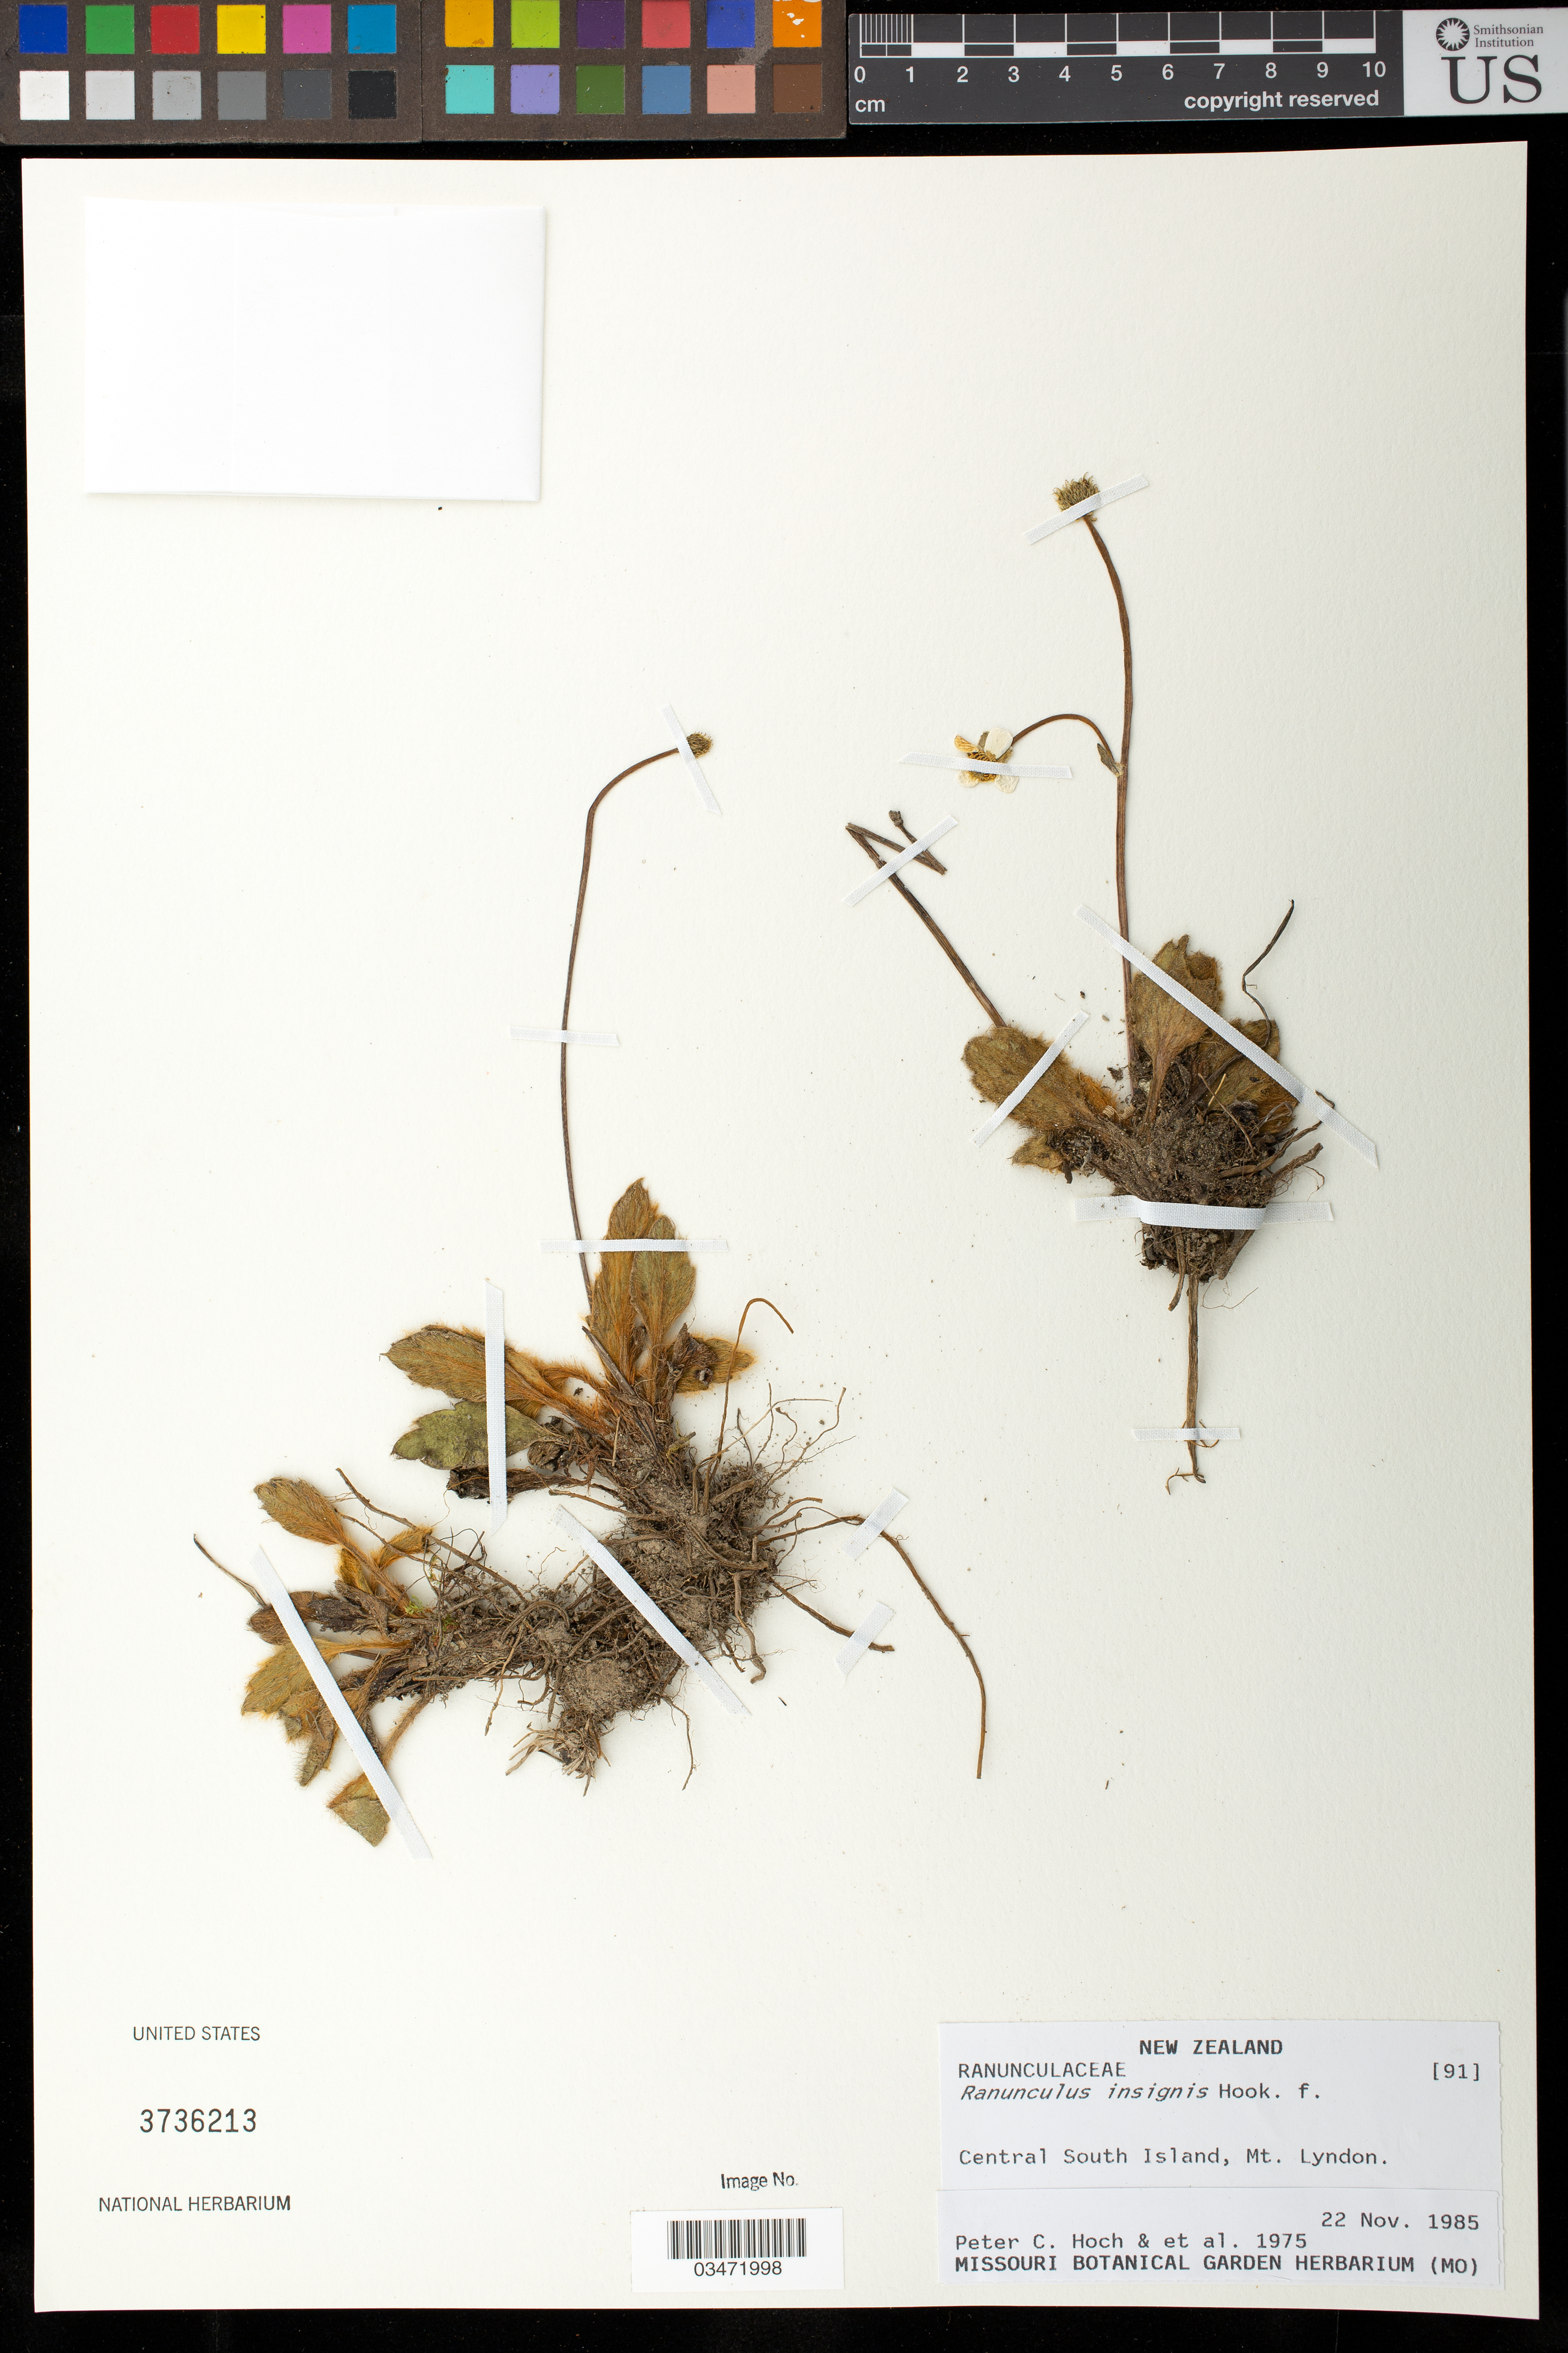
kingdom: Plantae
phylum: Tracheophyta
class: Magnoliopsida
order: Ranunculales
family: Ranunculaceae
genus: Ranunculus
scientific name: Ranunculus insignis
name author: Hook. f.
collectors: P. C. Hoch et al.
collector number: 1975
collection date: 1985-11-22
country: New Zealand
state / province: Canterbury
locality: Central South Island, Mt. Lyndon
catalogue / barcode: US 3736213